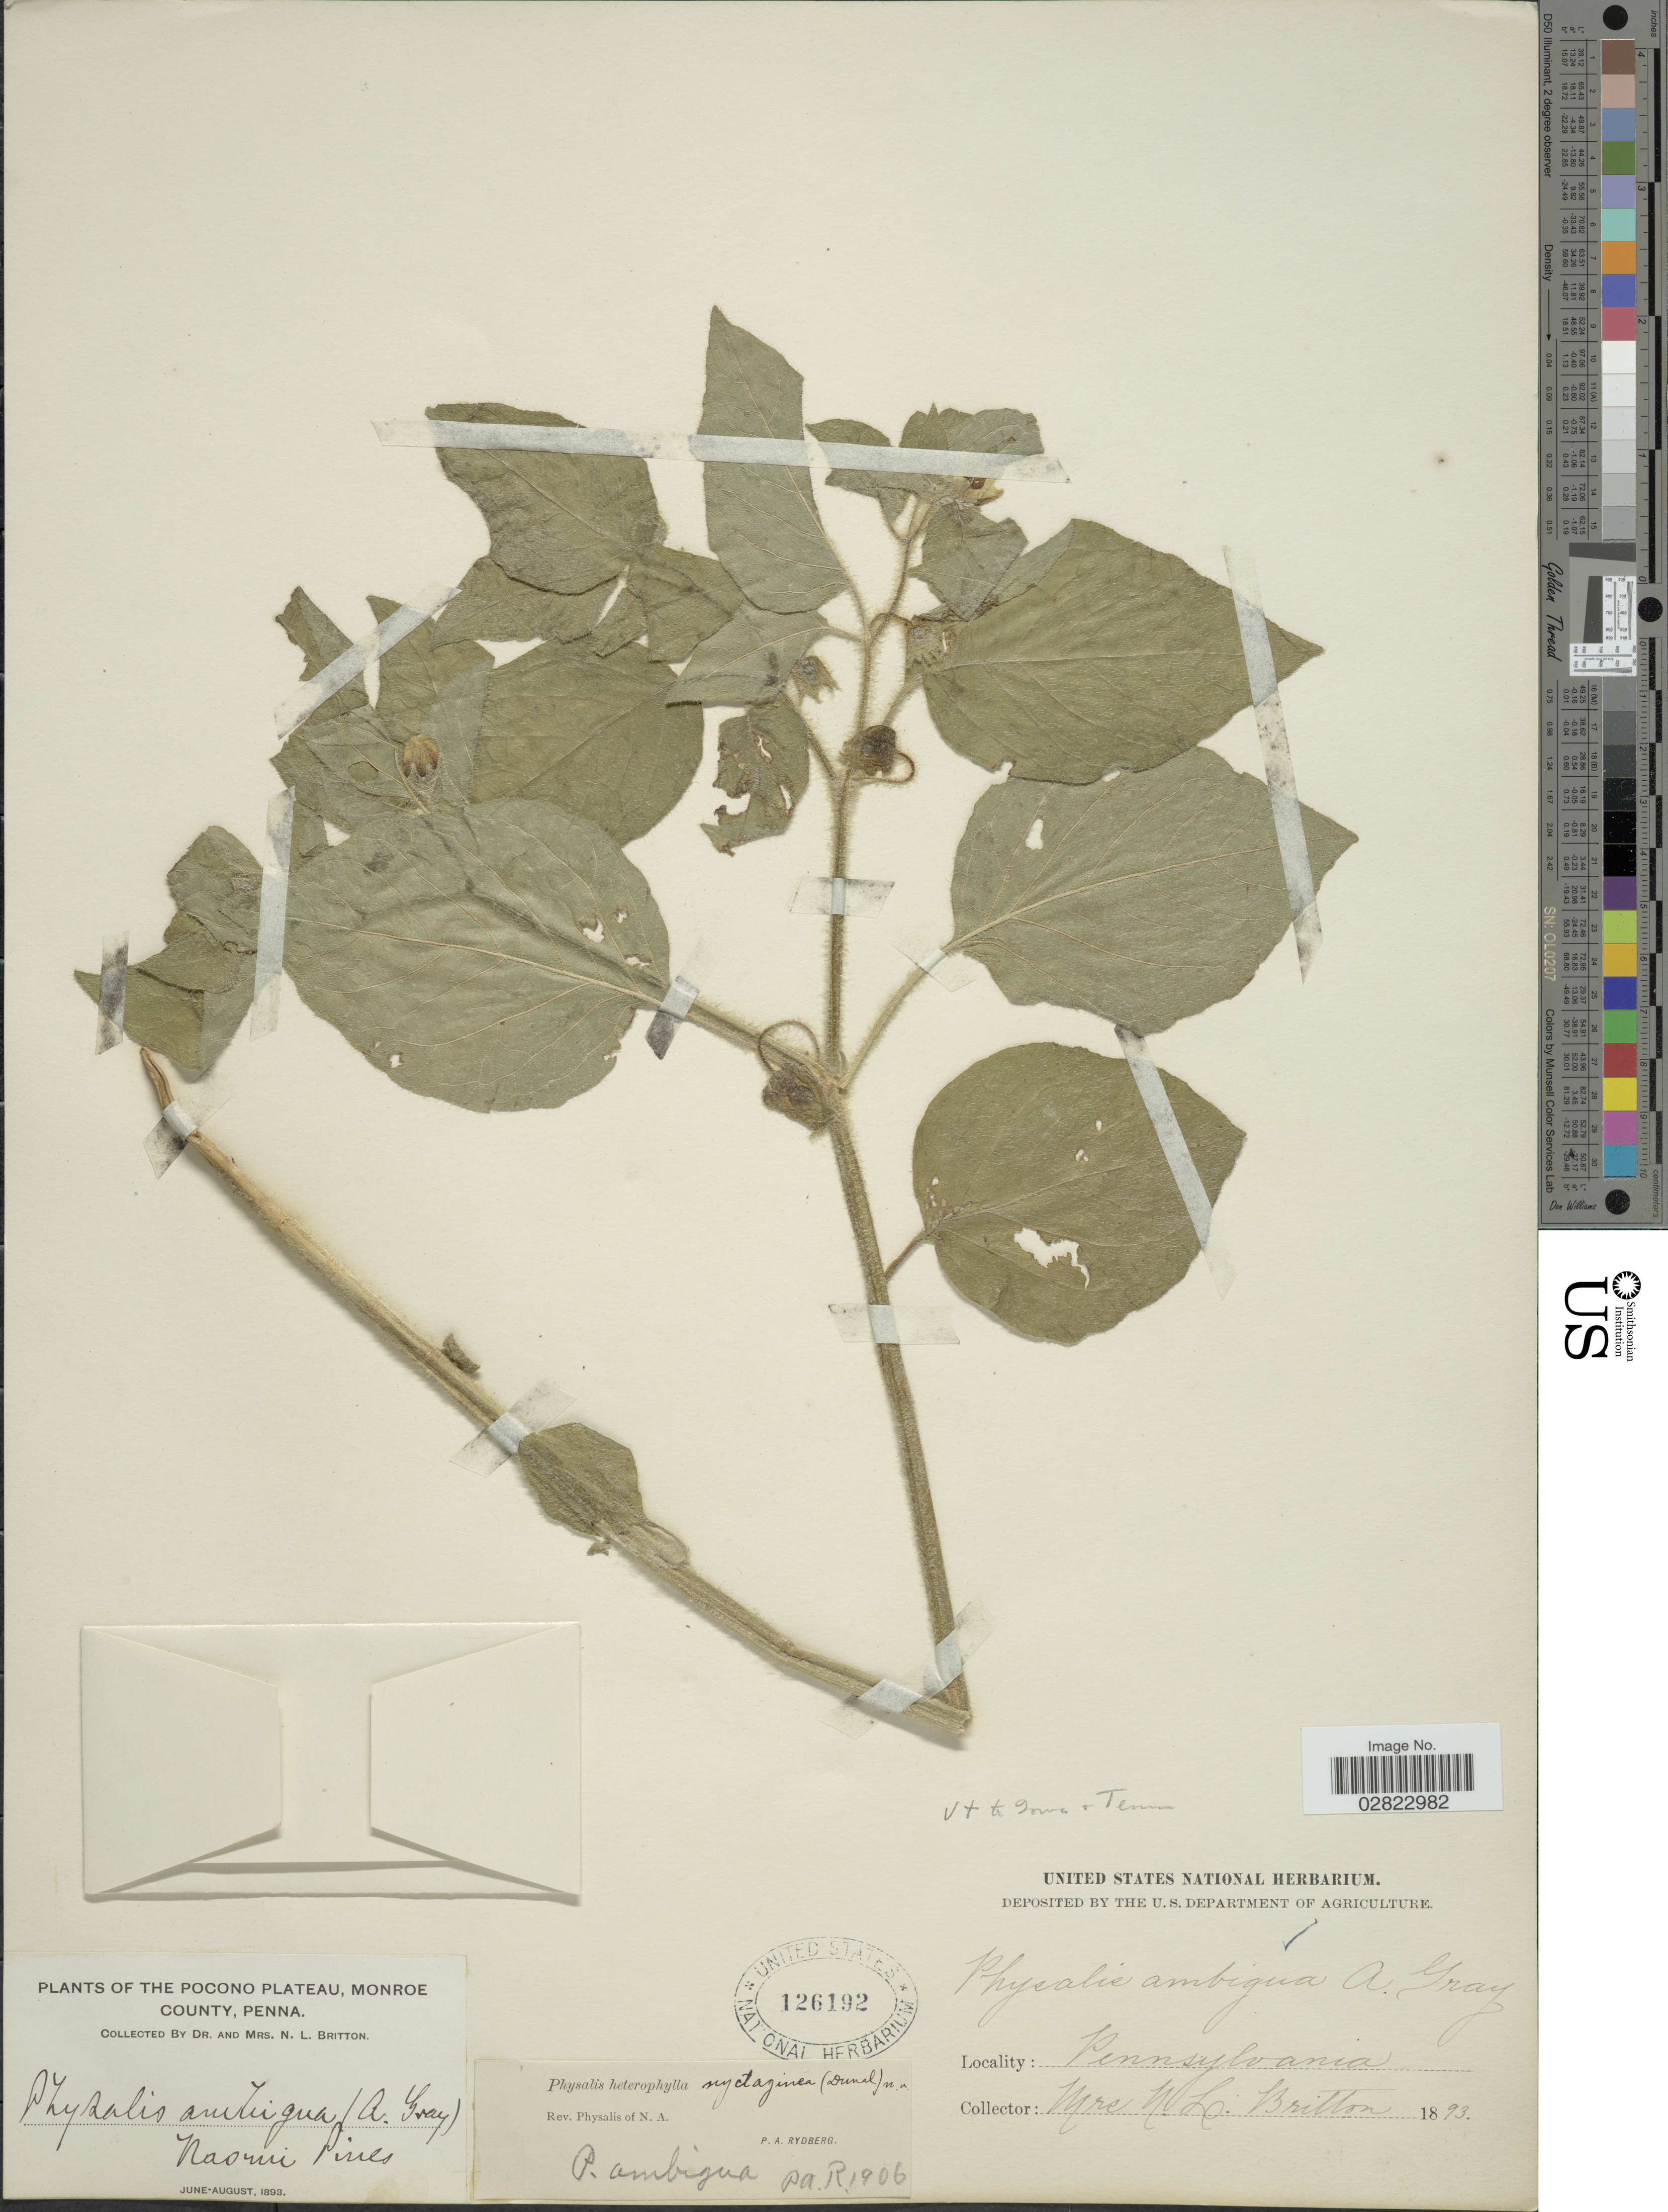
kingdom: Plantae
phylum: Tracheophyta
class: Magnoliopsida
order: Solanales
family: Solanaceae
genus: Physalis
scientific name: Physalis ambigua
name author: (A. Gray) Britton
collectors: N. Britton & E. G. Britton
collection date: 1893-06/1893-08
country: United States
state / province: Pennsylvania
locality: Pocono Plateau, Monroe County. Naomi Pines.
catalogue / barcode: US 126192